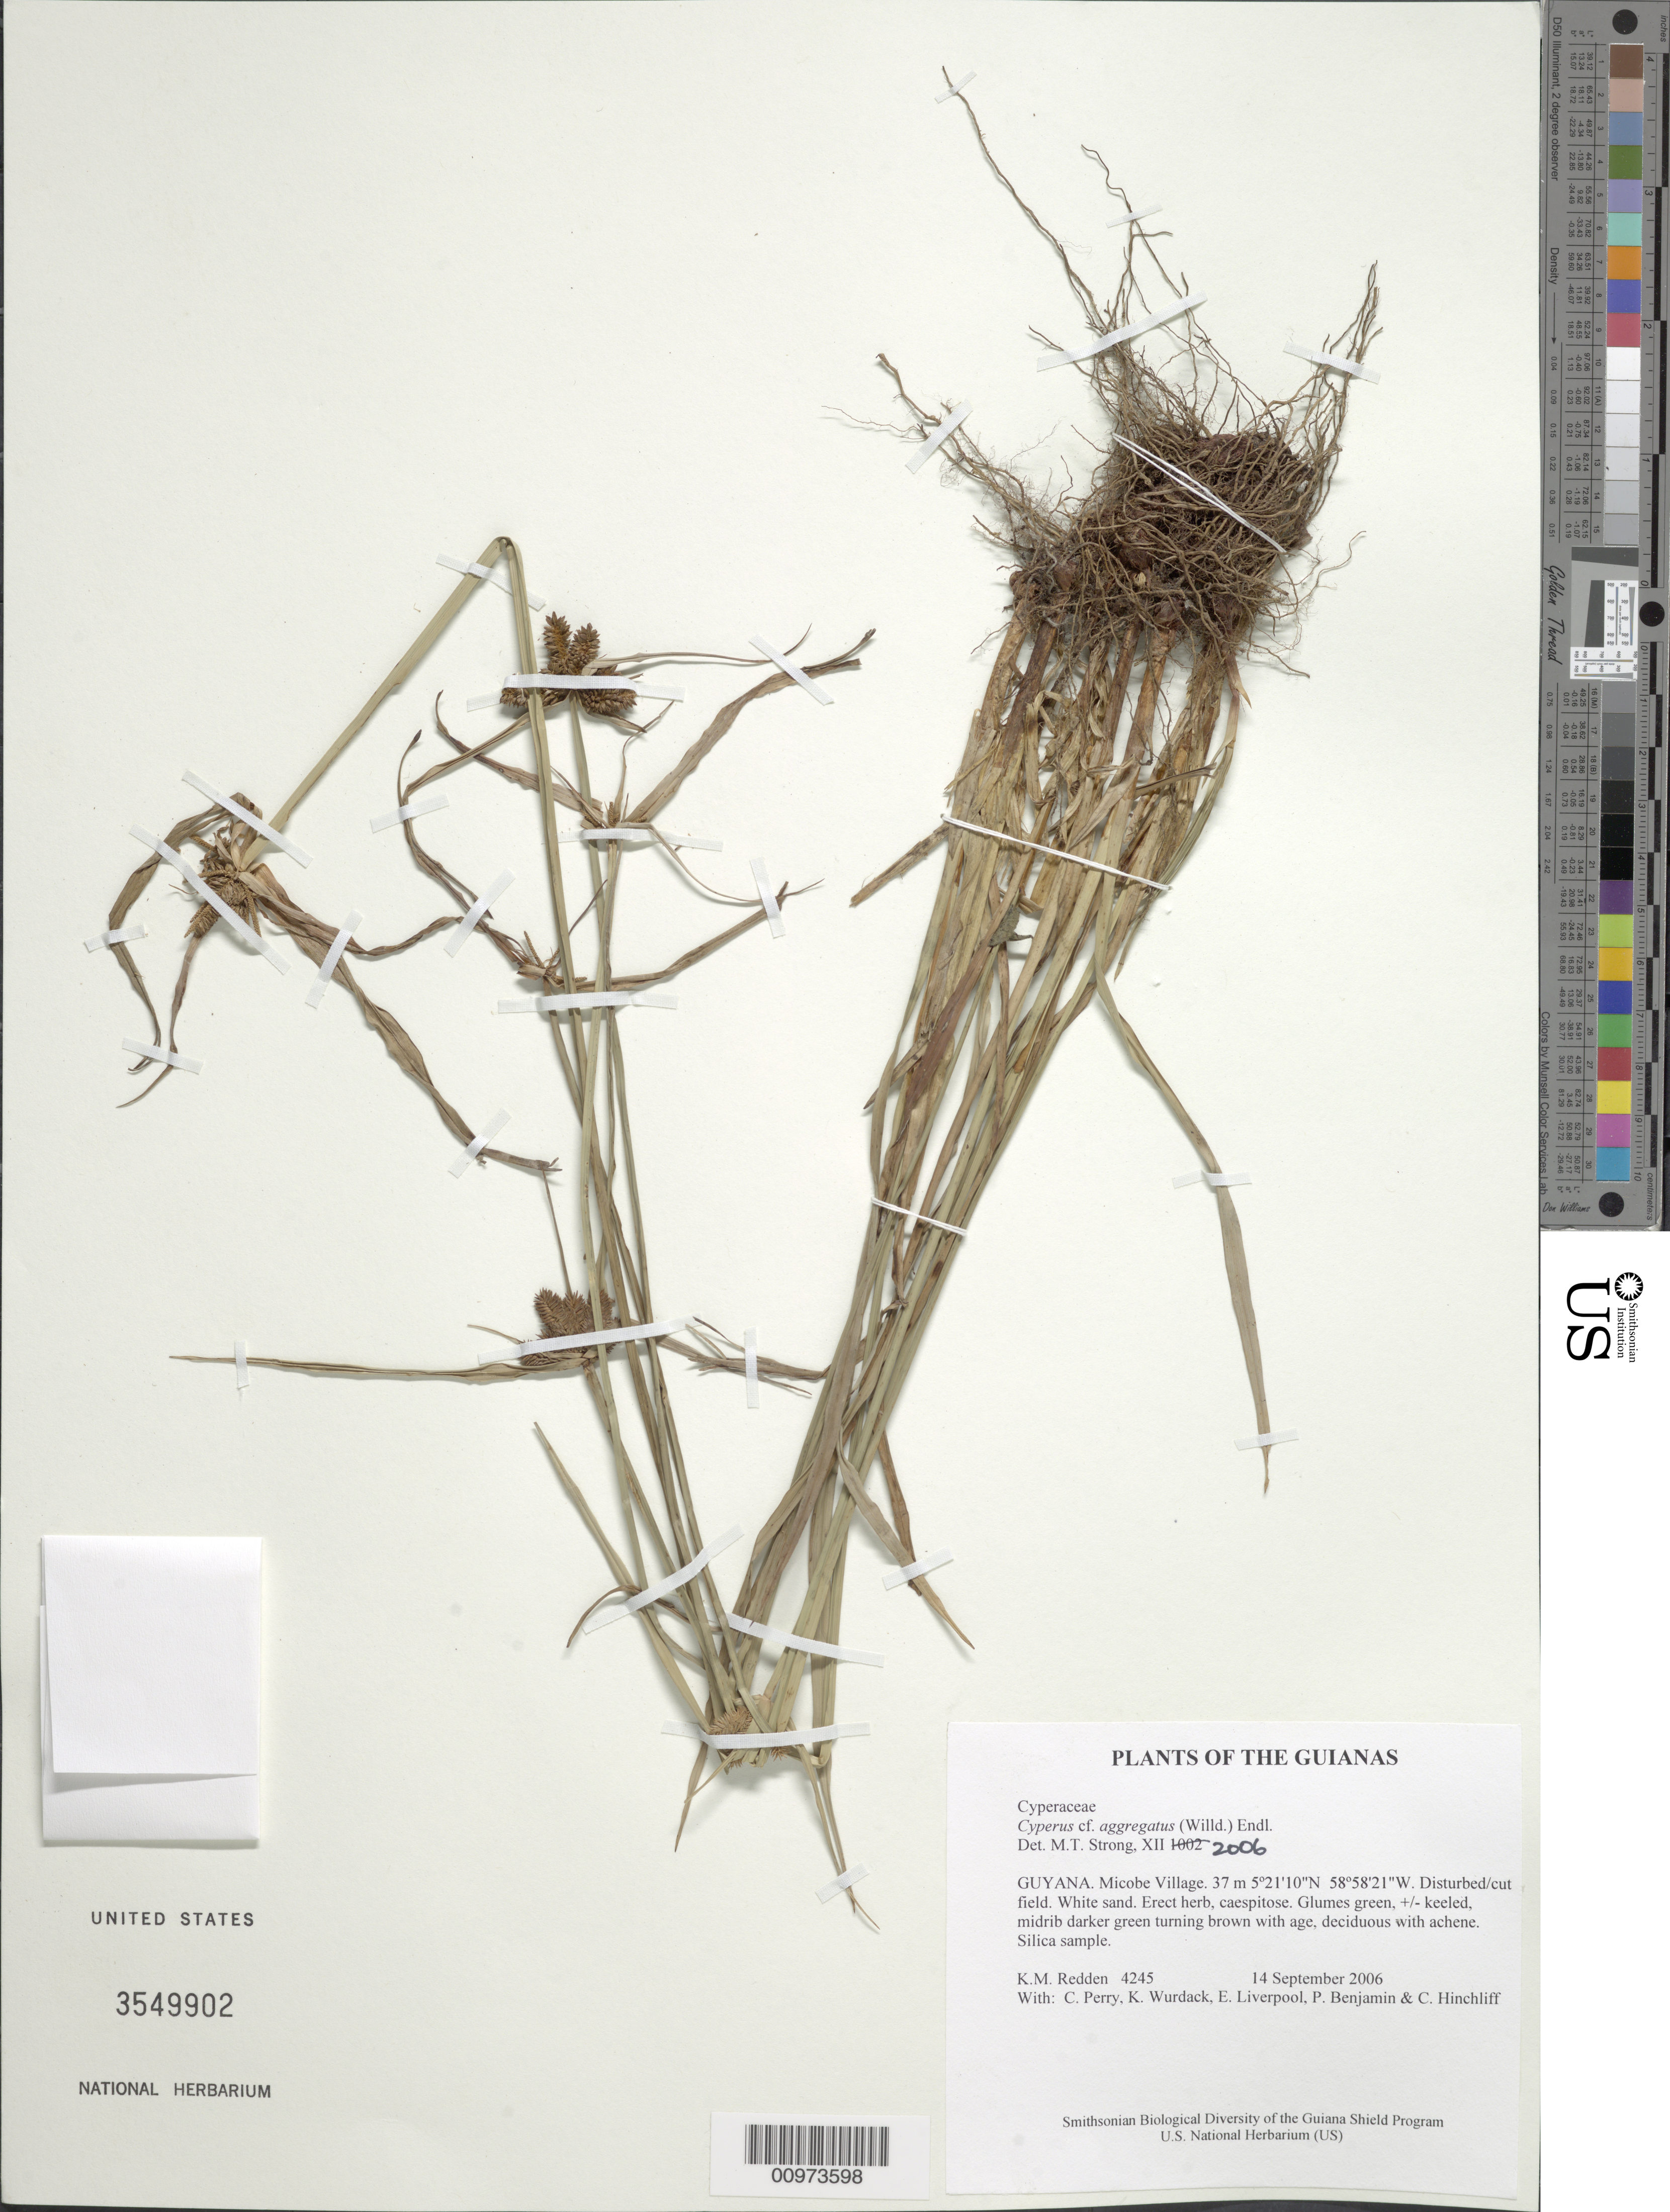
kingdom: Plantae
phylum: Tracheophyta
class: Liliopsida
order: Poales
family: Cyperaceae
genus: Cyperus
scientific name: Cyperus aggregatus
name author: (Willd.) Endl.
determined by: Strong, M. T., (US), Smithsonian Institution - National Museum of Natural History (UNITED STATES)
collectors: K. M. Redden, C. Perry, K. Wurdack, E. Liverpool, P. Benjamin & C. E. Hinchliff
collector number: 4245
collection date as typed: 14 September 2006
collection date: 2006-09-14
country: Guyana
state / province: Potaro-Siparuni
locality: Micobe Village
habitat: Disturbed/cut field. White sand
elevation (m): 37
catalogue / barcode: US 3549902